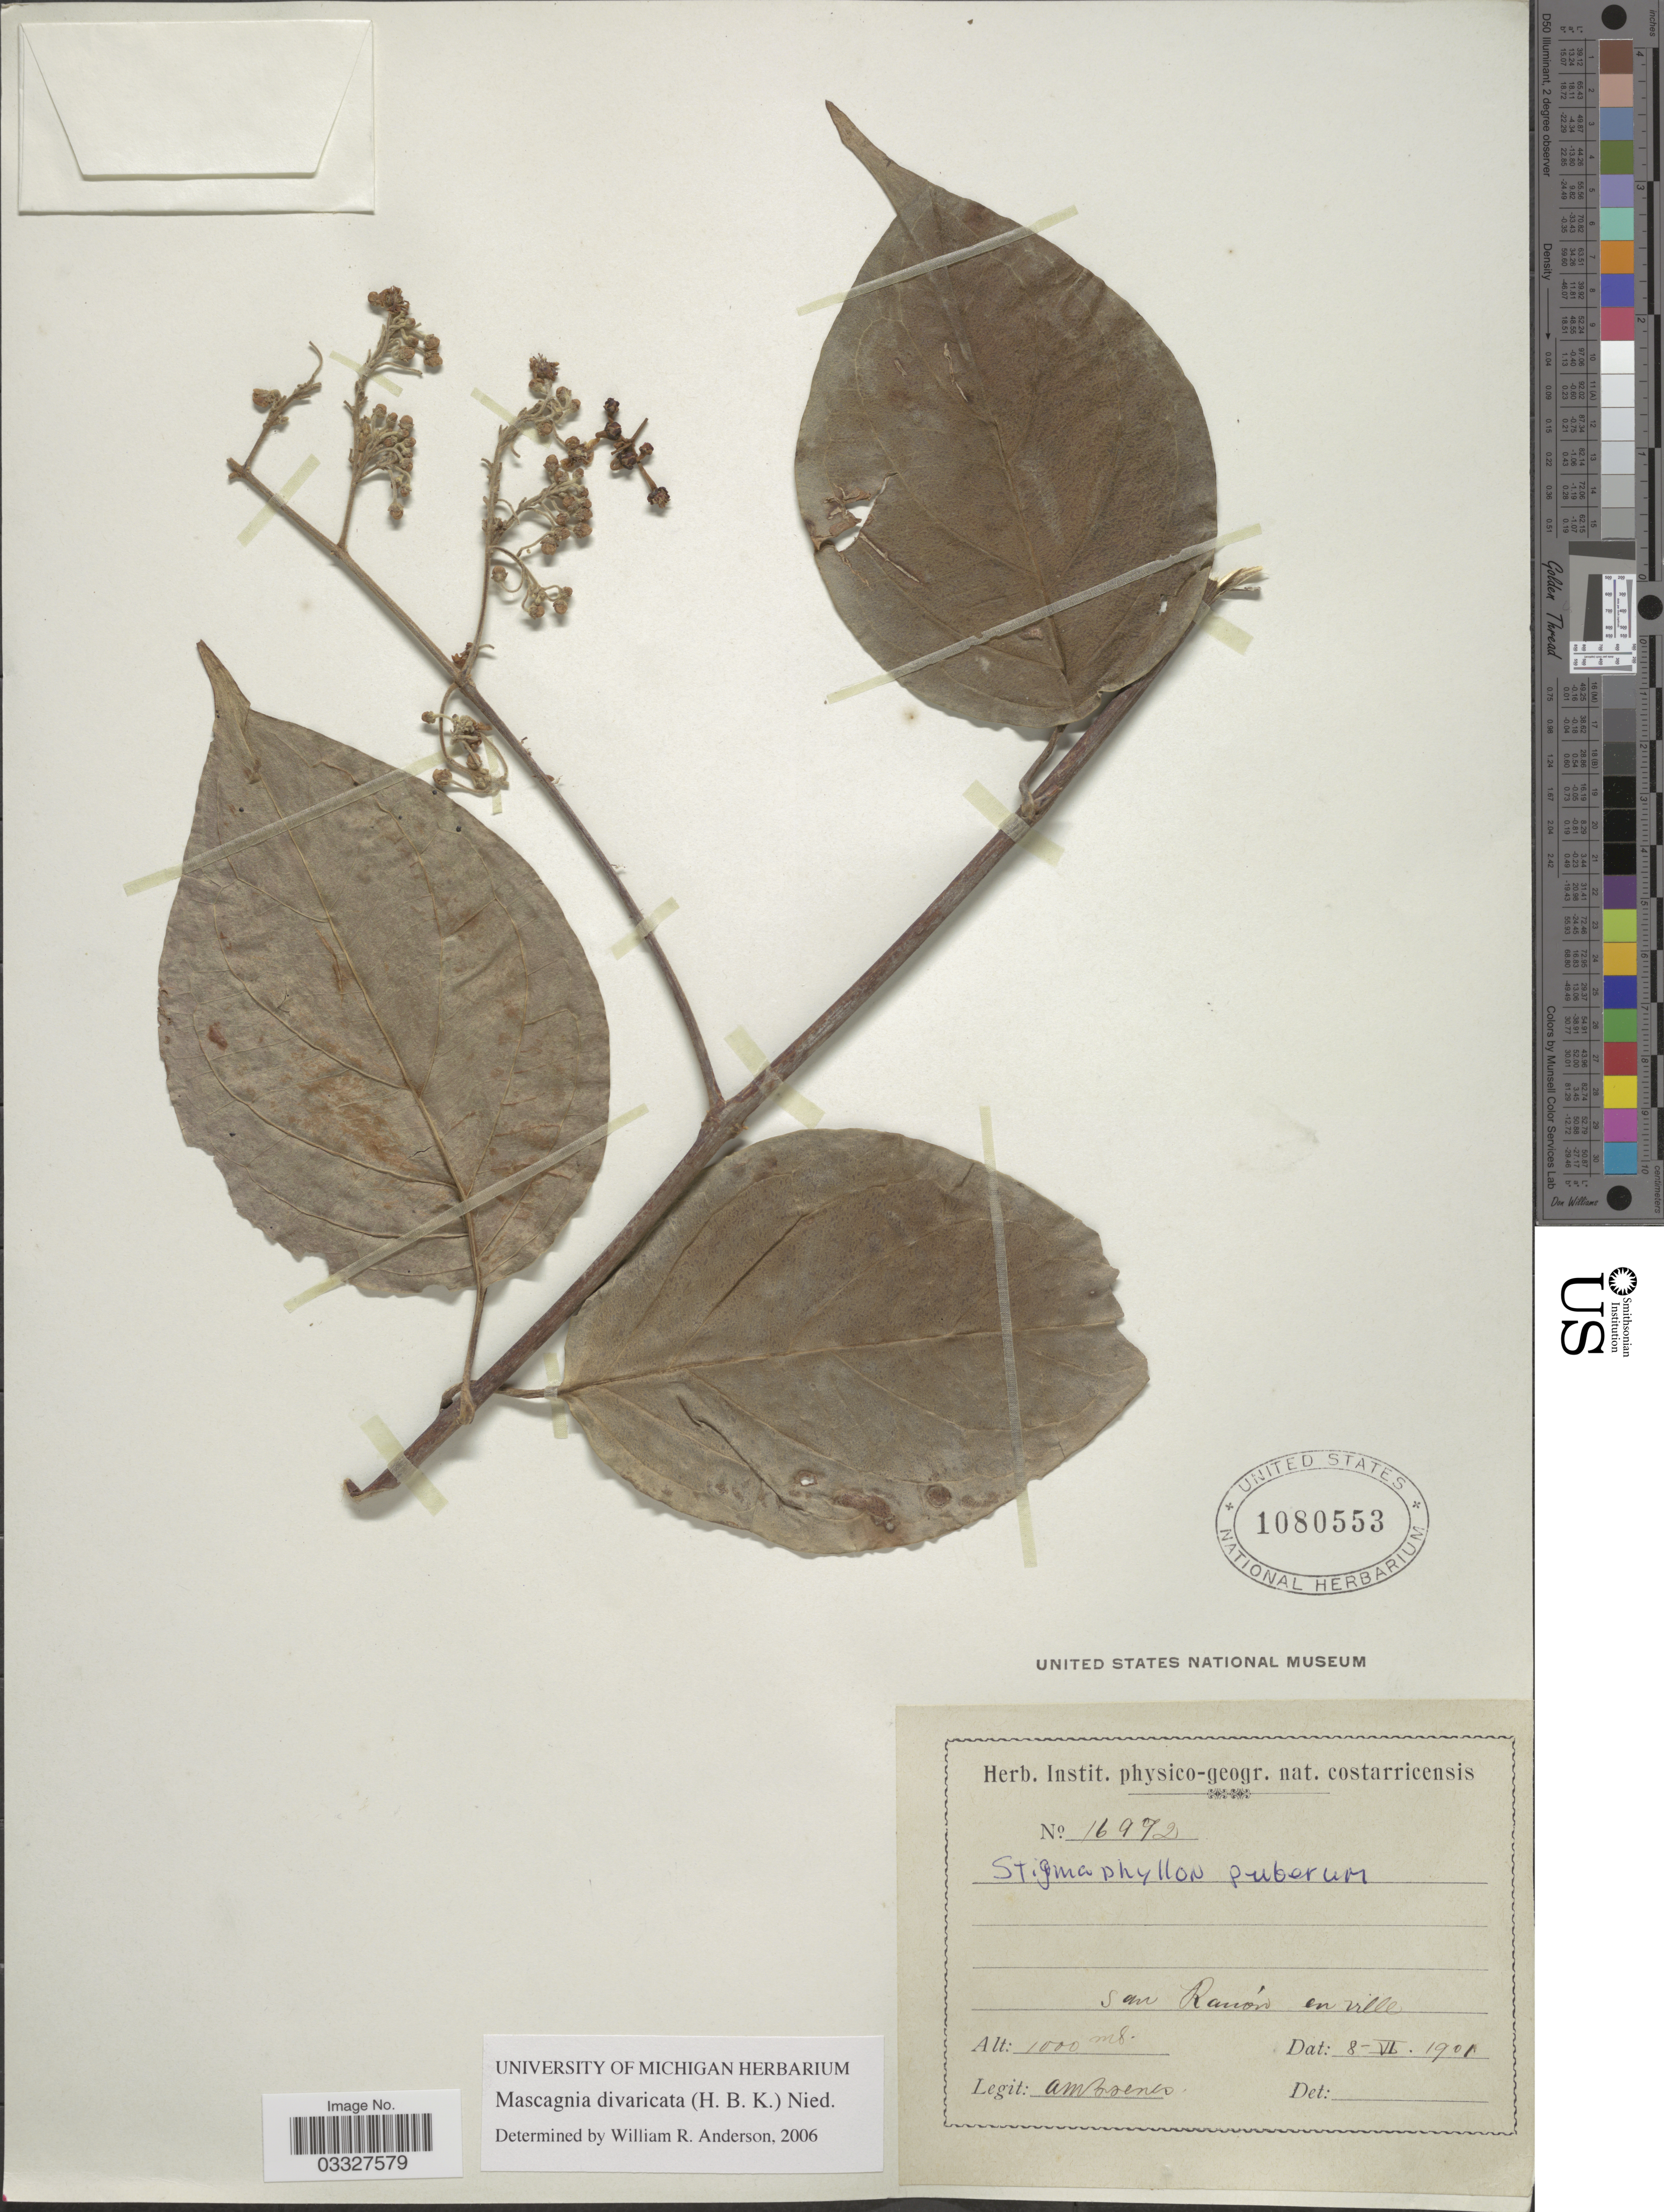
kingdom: Plantae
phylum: Tracheophyta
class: Magnoliopsida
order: Malpighiales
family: Malpighiaceae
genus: Mascagnia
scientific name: Mascagnia divaricata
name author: (Kunth) Nied.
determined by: Anderson, W. R.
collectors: A. Brenes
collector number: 16972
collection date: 1901-06-08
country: Costa Rica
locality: San Ramón en ville.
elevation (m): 1000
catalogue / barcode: US 1080553